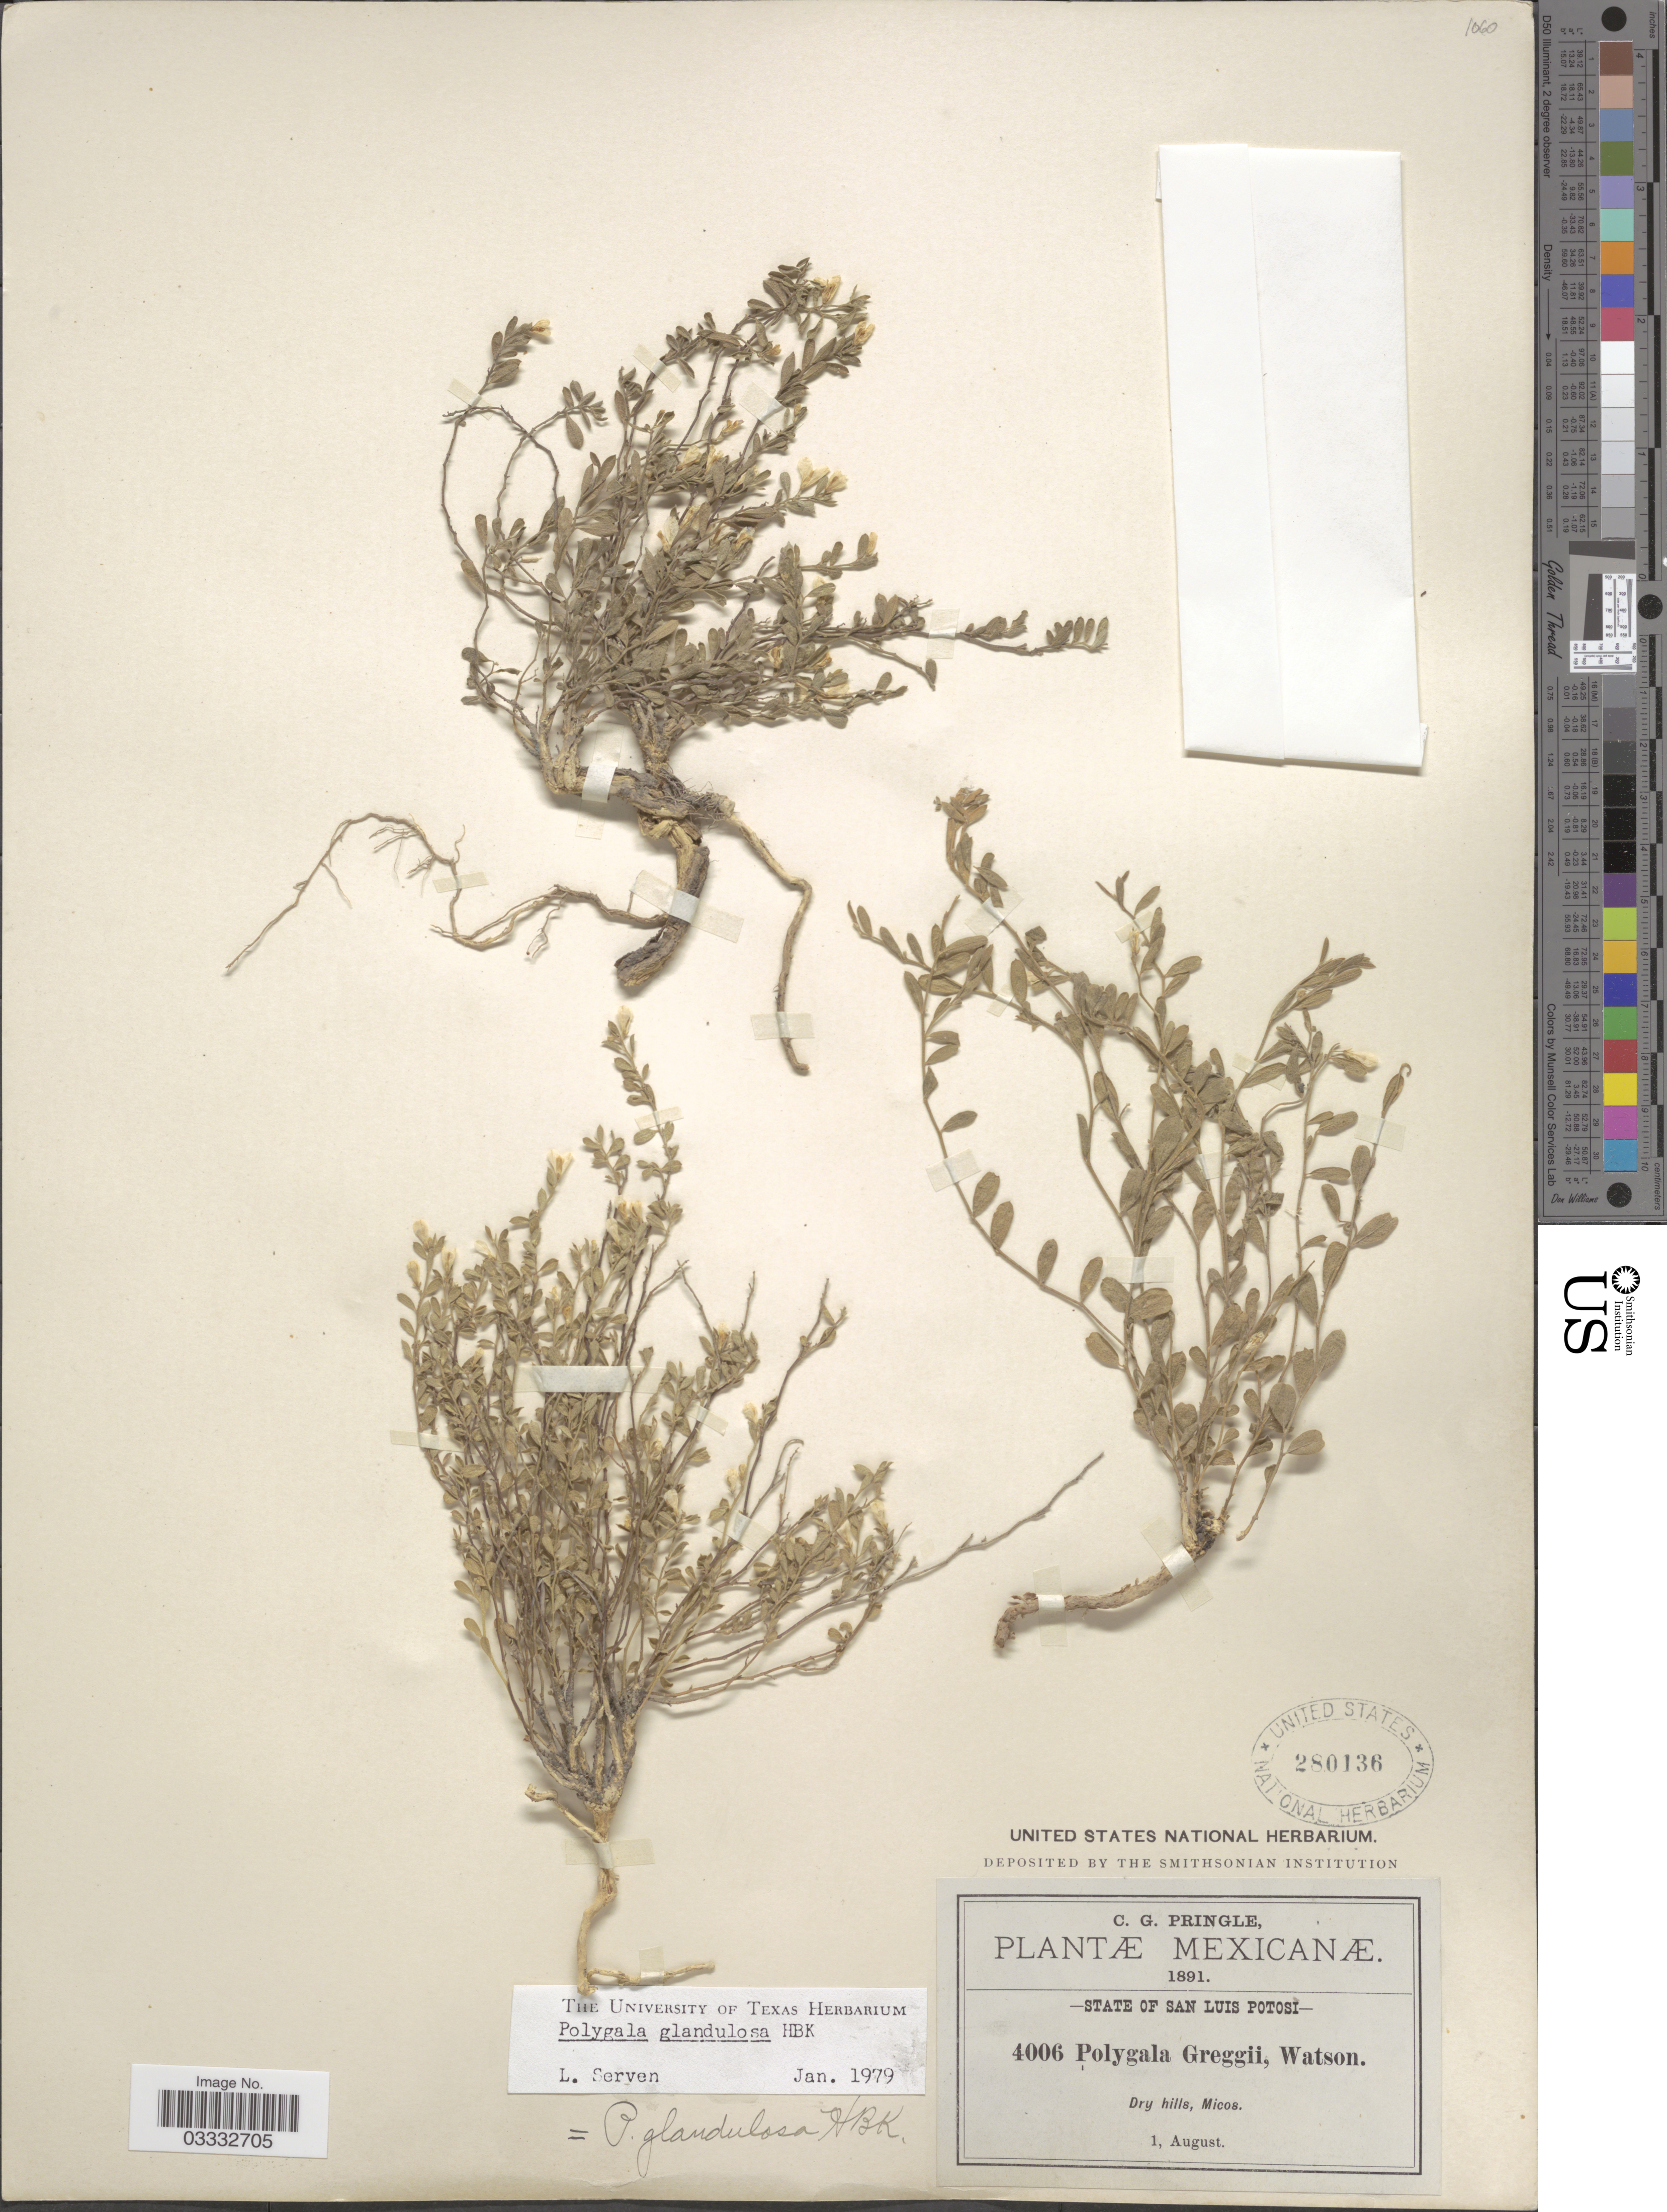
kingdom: Plantae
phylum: Tracheophyta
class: Magnoliopsida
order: Fabales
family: Polygalaceae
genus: Hebecarpa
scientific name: Hebecarpa punctata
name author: (Humb. ex Schult.) J.R. Abbott & J.F.B. Pastore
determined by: Strong, Mark T., (BOT), Smithsonian Institution - National Museum of Natural History (UNITED STATES)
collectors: C. G. Pringle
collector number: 4006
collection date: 1891-08-01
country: Mexico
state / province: San Luis Potosí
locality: Micos.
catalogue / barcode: US 280136